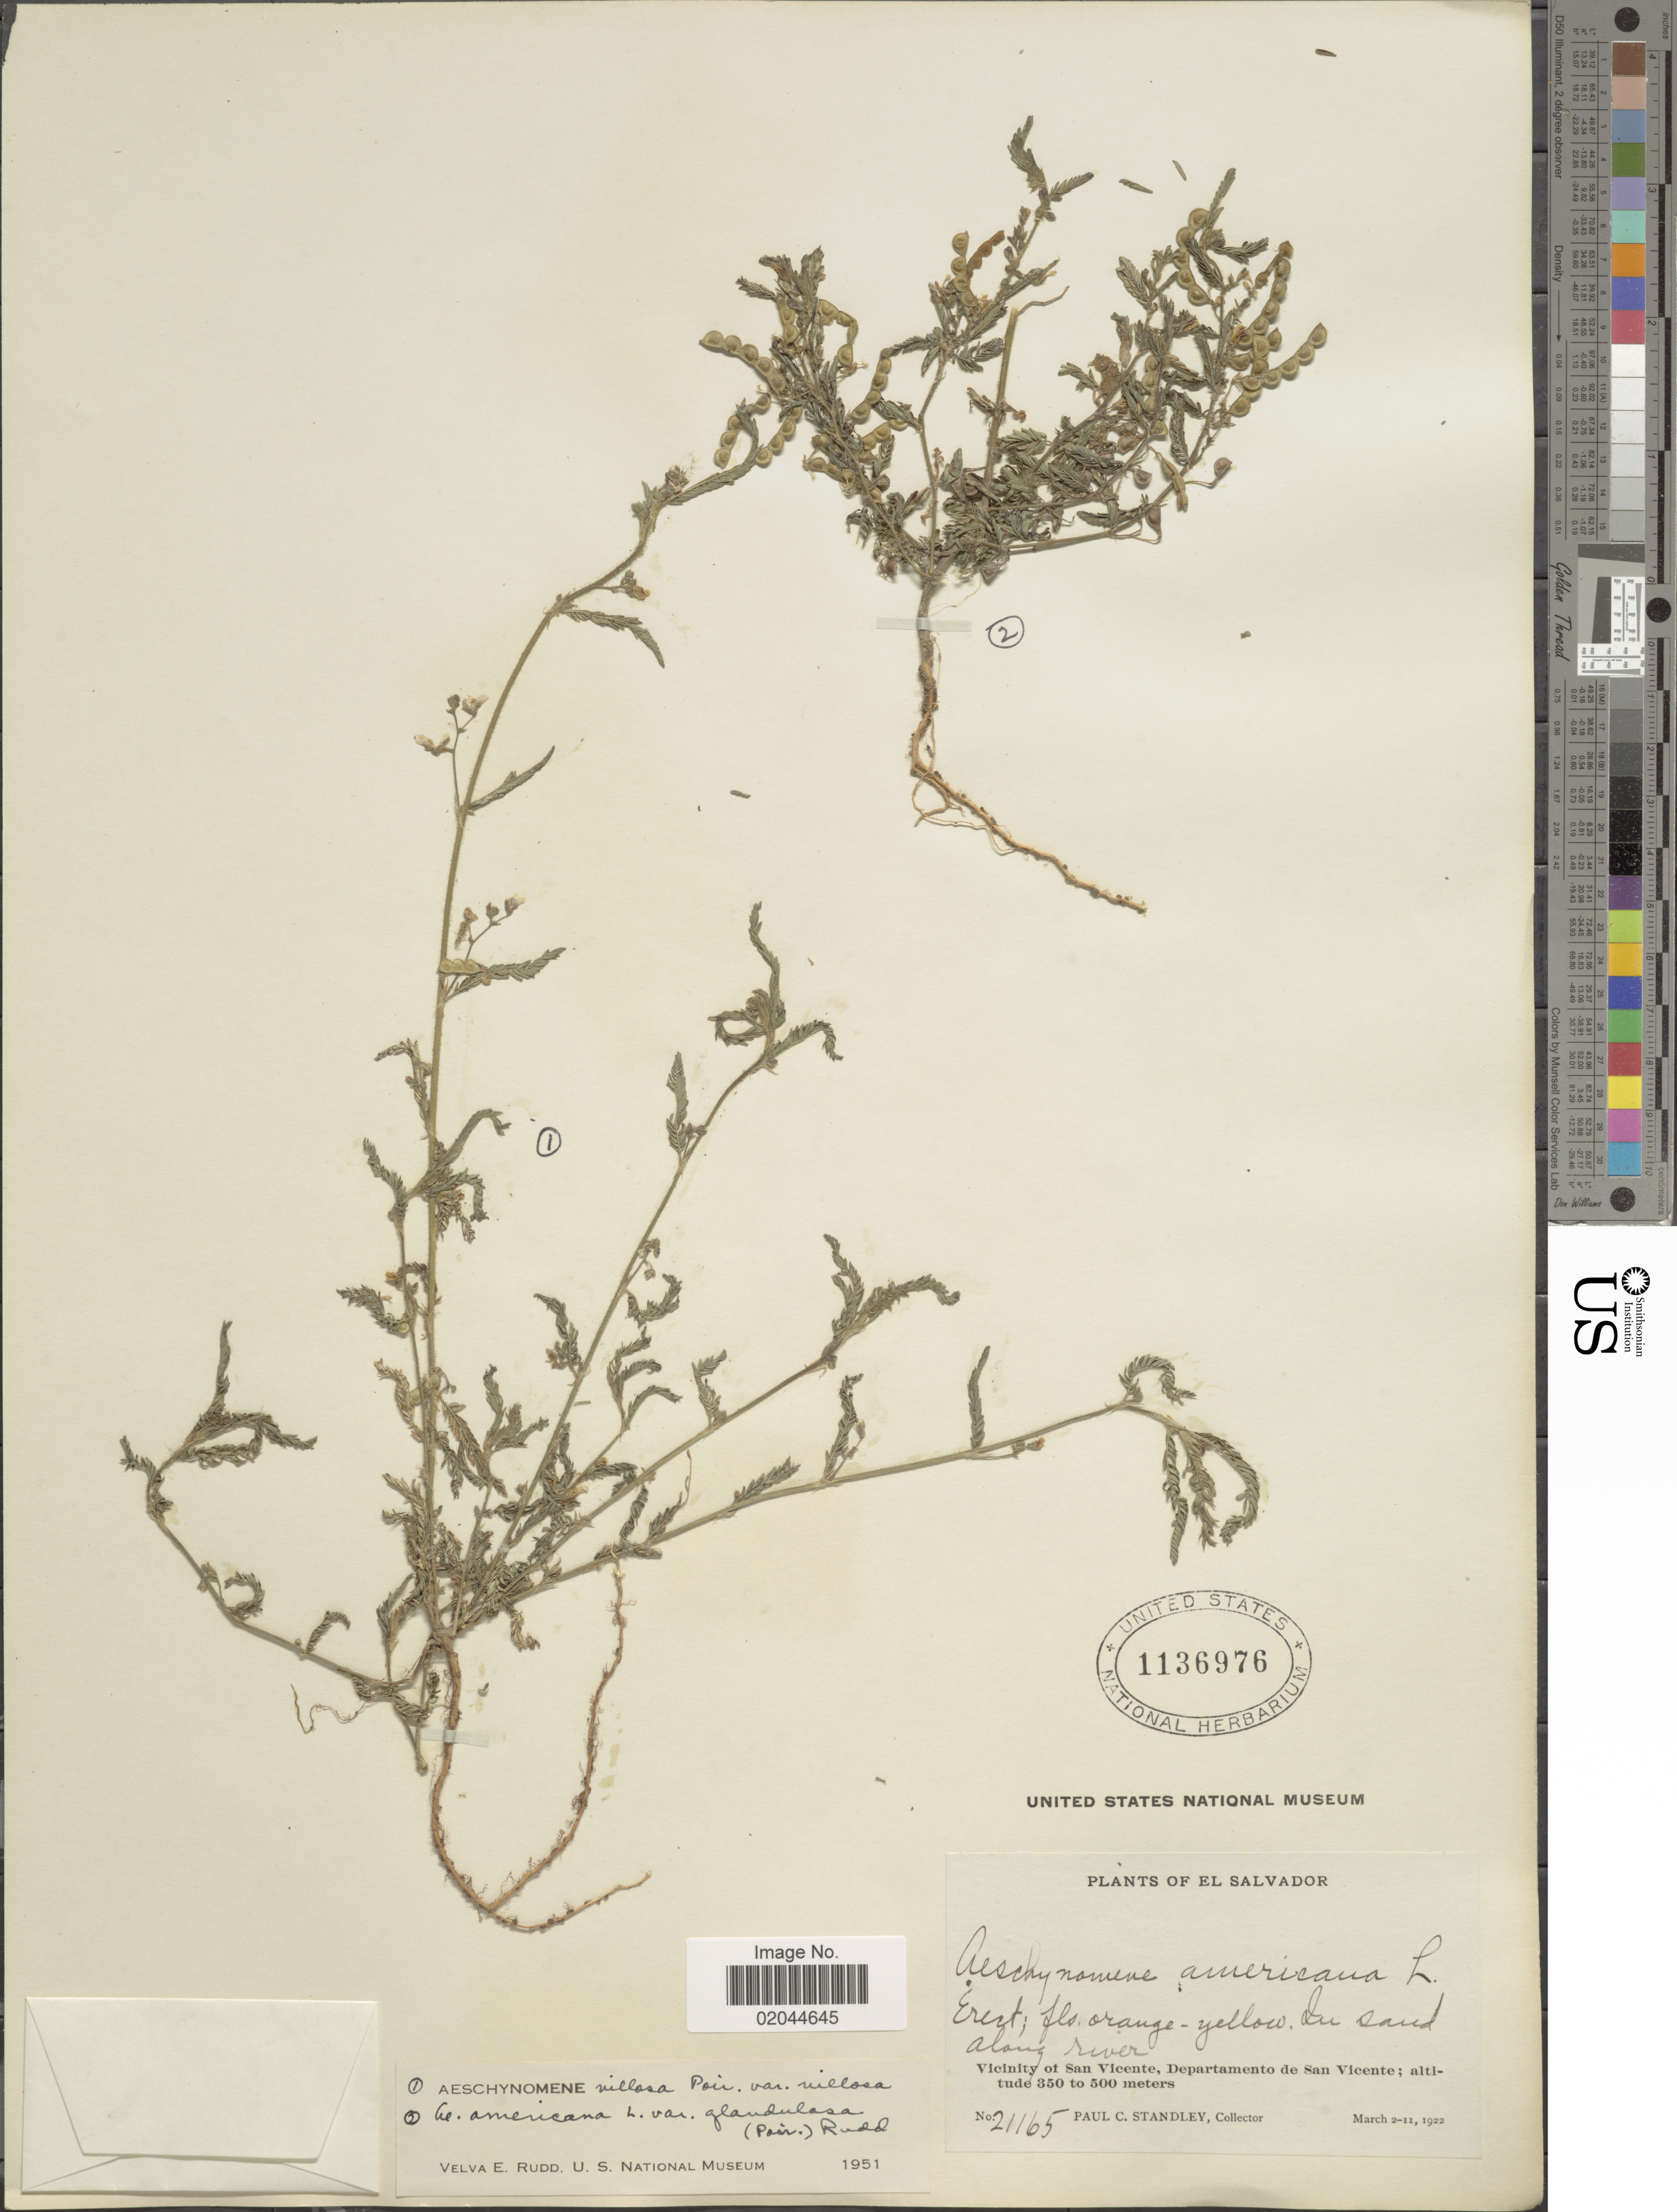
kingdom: Plantae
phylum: Tracheophyta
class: Magnoliopsida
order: Fabales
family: Fabaceae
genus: Aeschynomene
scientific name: Aeschynomene americana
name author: L.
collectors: P. C. Standley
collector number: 21165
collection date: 1922-03-02/1922-03-11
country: El Salvador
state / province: San Vincente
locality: In sand along river, vicinity of San Vicente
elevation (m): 350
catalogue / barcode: US 1136976